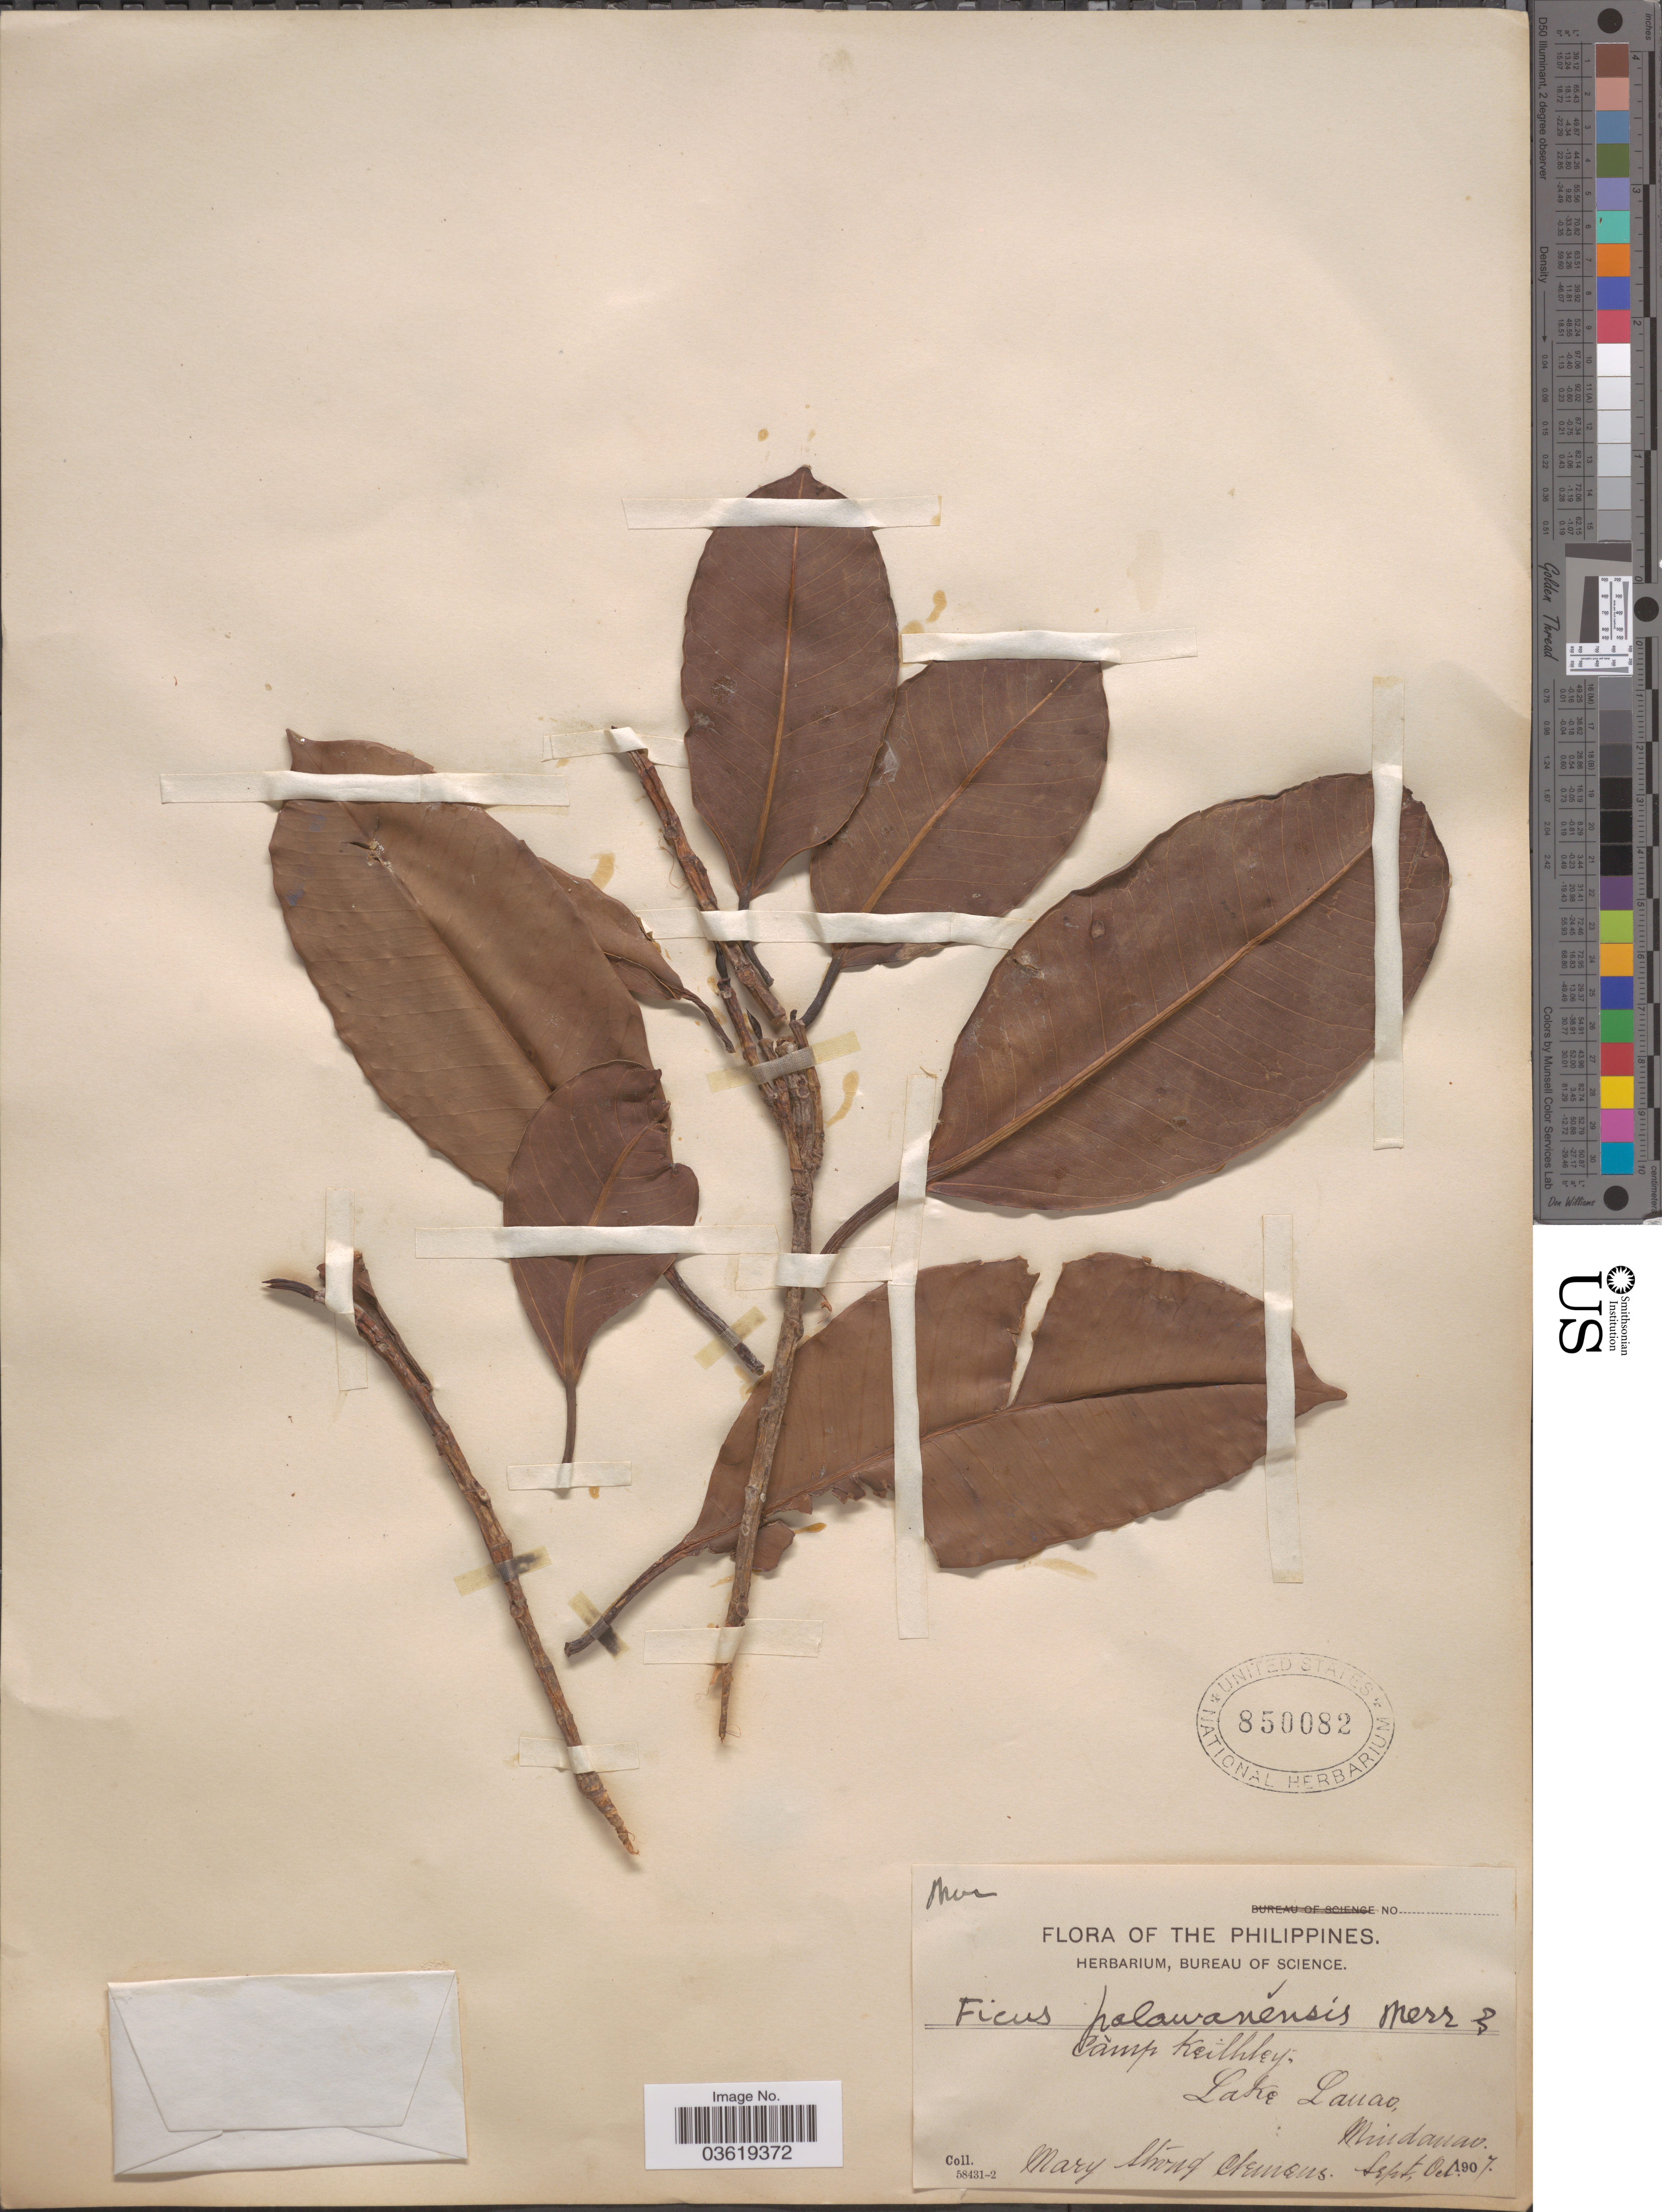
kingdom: Plantae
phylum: Tracheophyta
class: Magnoliopsida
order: Rosales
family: Moraceae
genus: Ficus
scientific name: Ficus palawanensis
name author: Merr.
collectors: M. S. Clemens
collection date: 1907-09/1907-10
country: Philippines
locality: Camp Keithley, Lake Lanao, Mindanao.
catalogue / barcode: US 850082